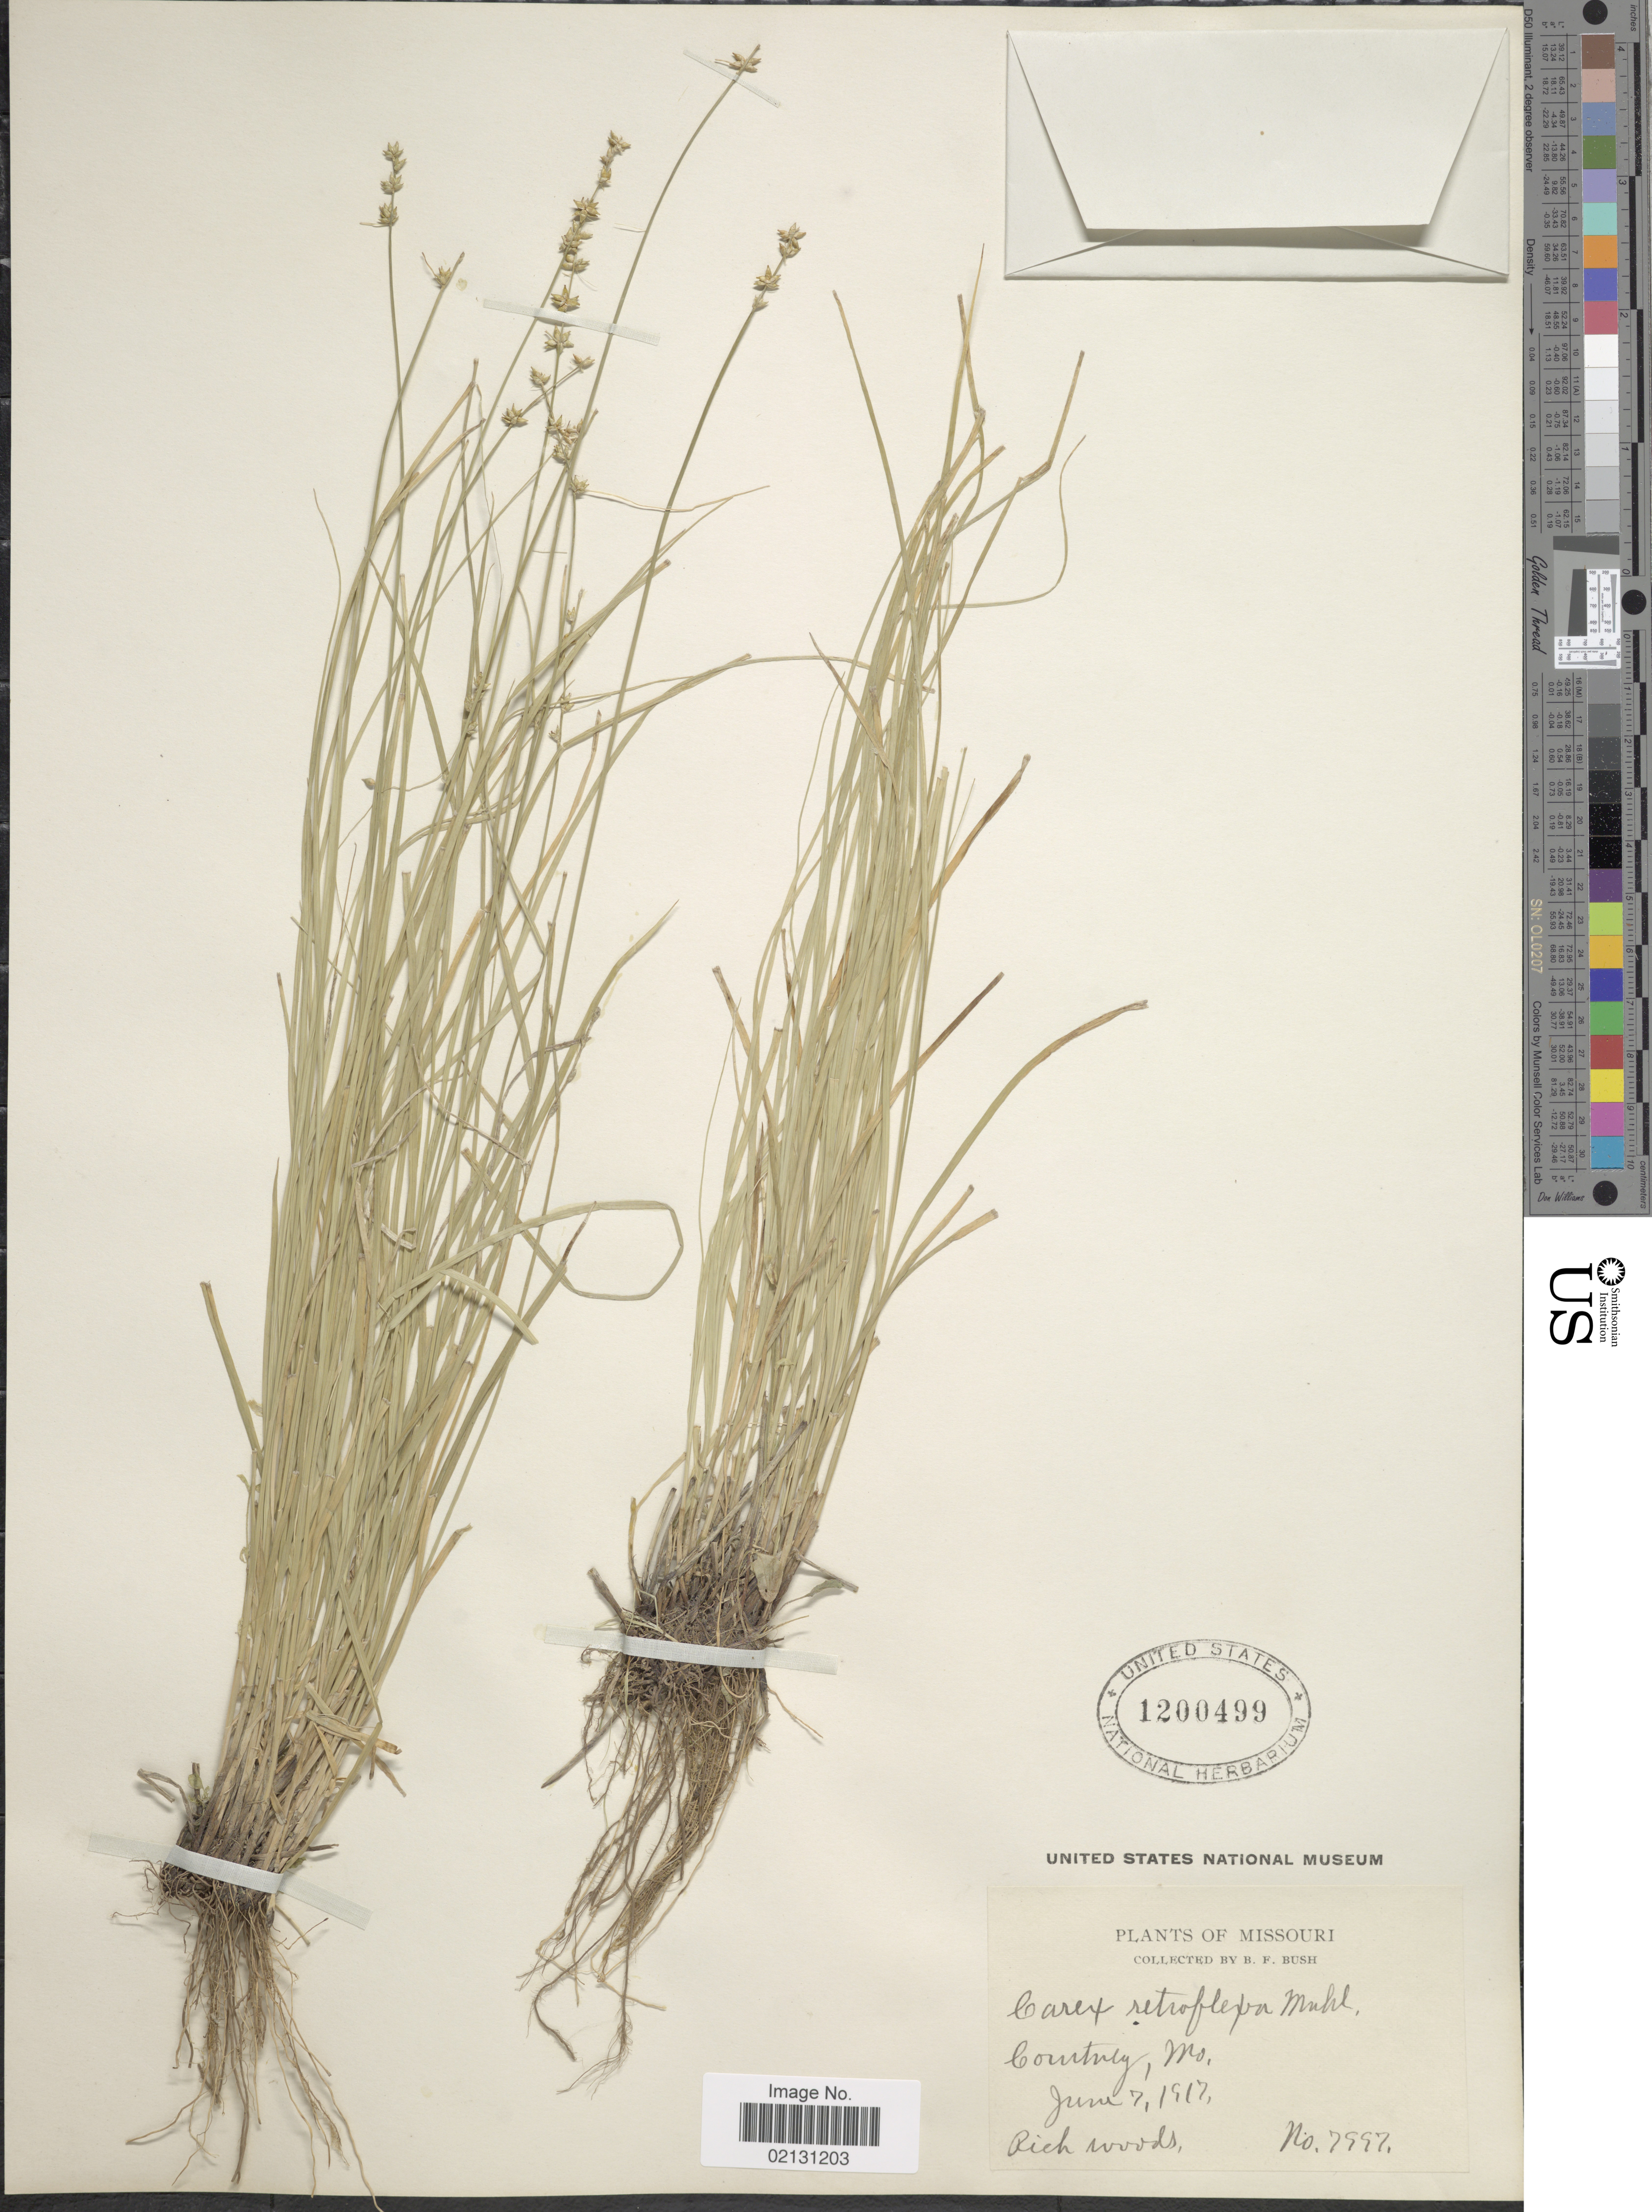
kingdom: Plantae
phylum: Tracheophyta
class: Liliopsida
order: Poales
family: Cyperaceae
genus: Carex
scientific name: Carex retroflexa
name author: Muhl. ex Willd.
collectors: B. F. Bush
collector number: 7997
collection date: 1917-06-07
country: United States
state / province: Missouri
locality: Courtney, Rich woods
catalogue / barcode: US 1200499